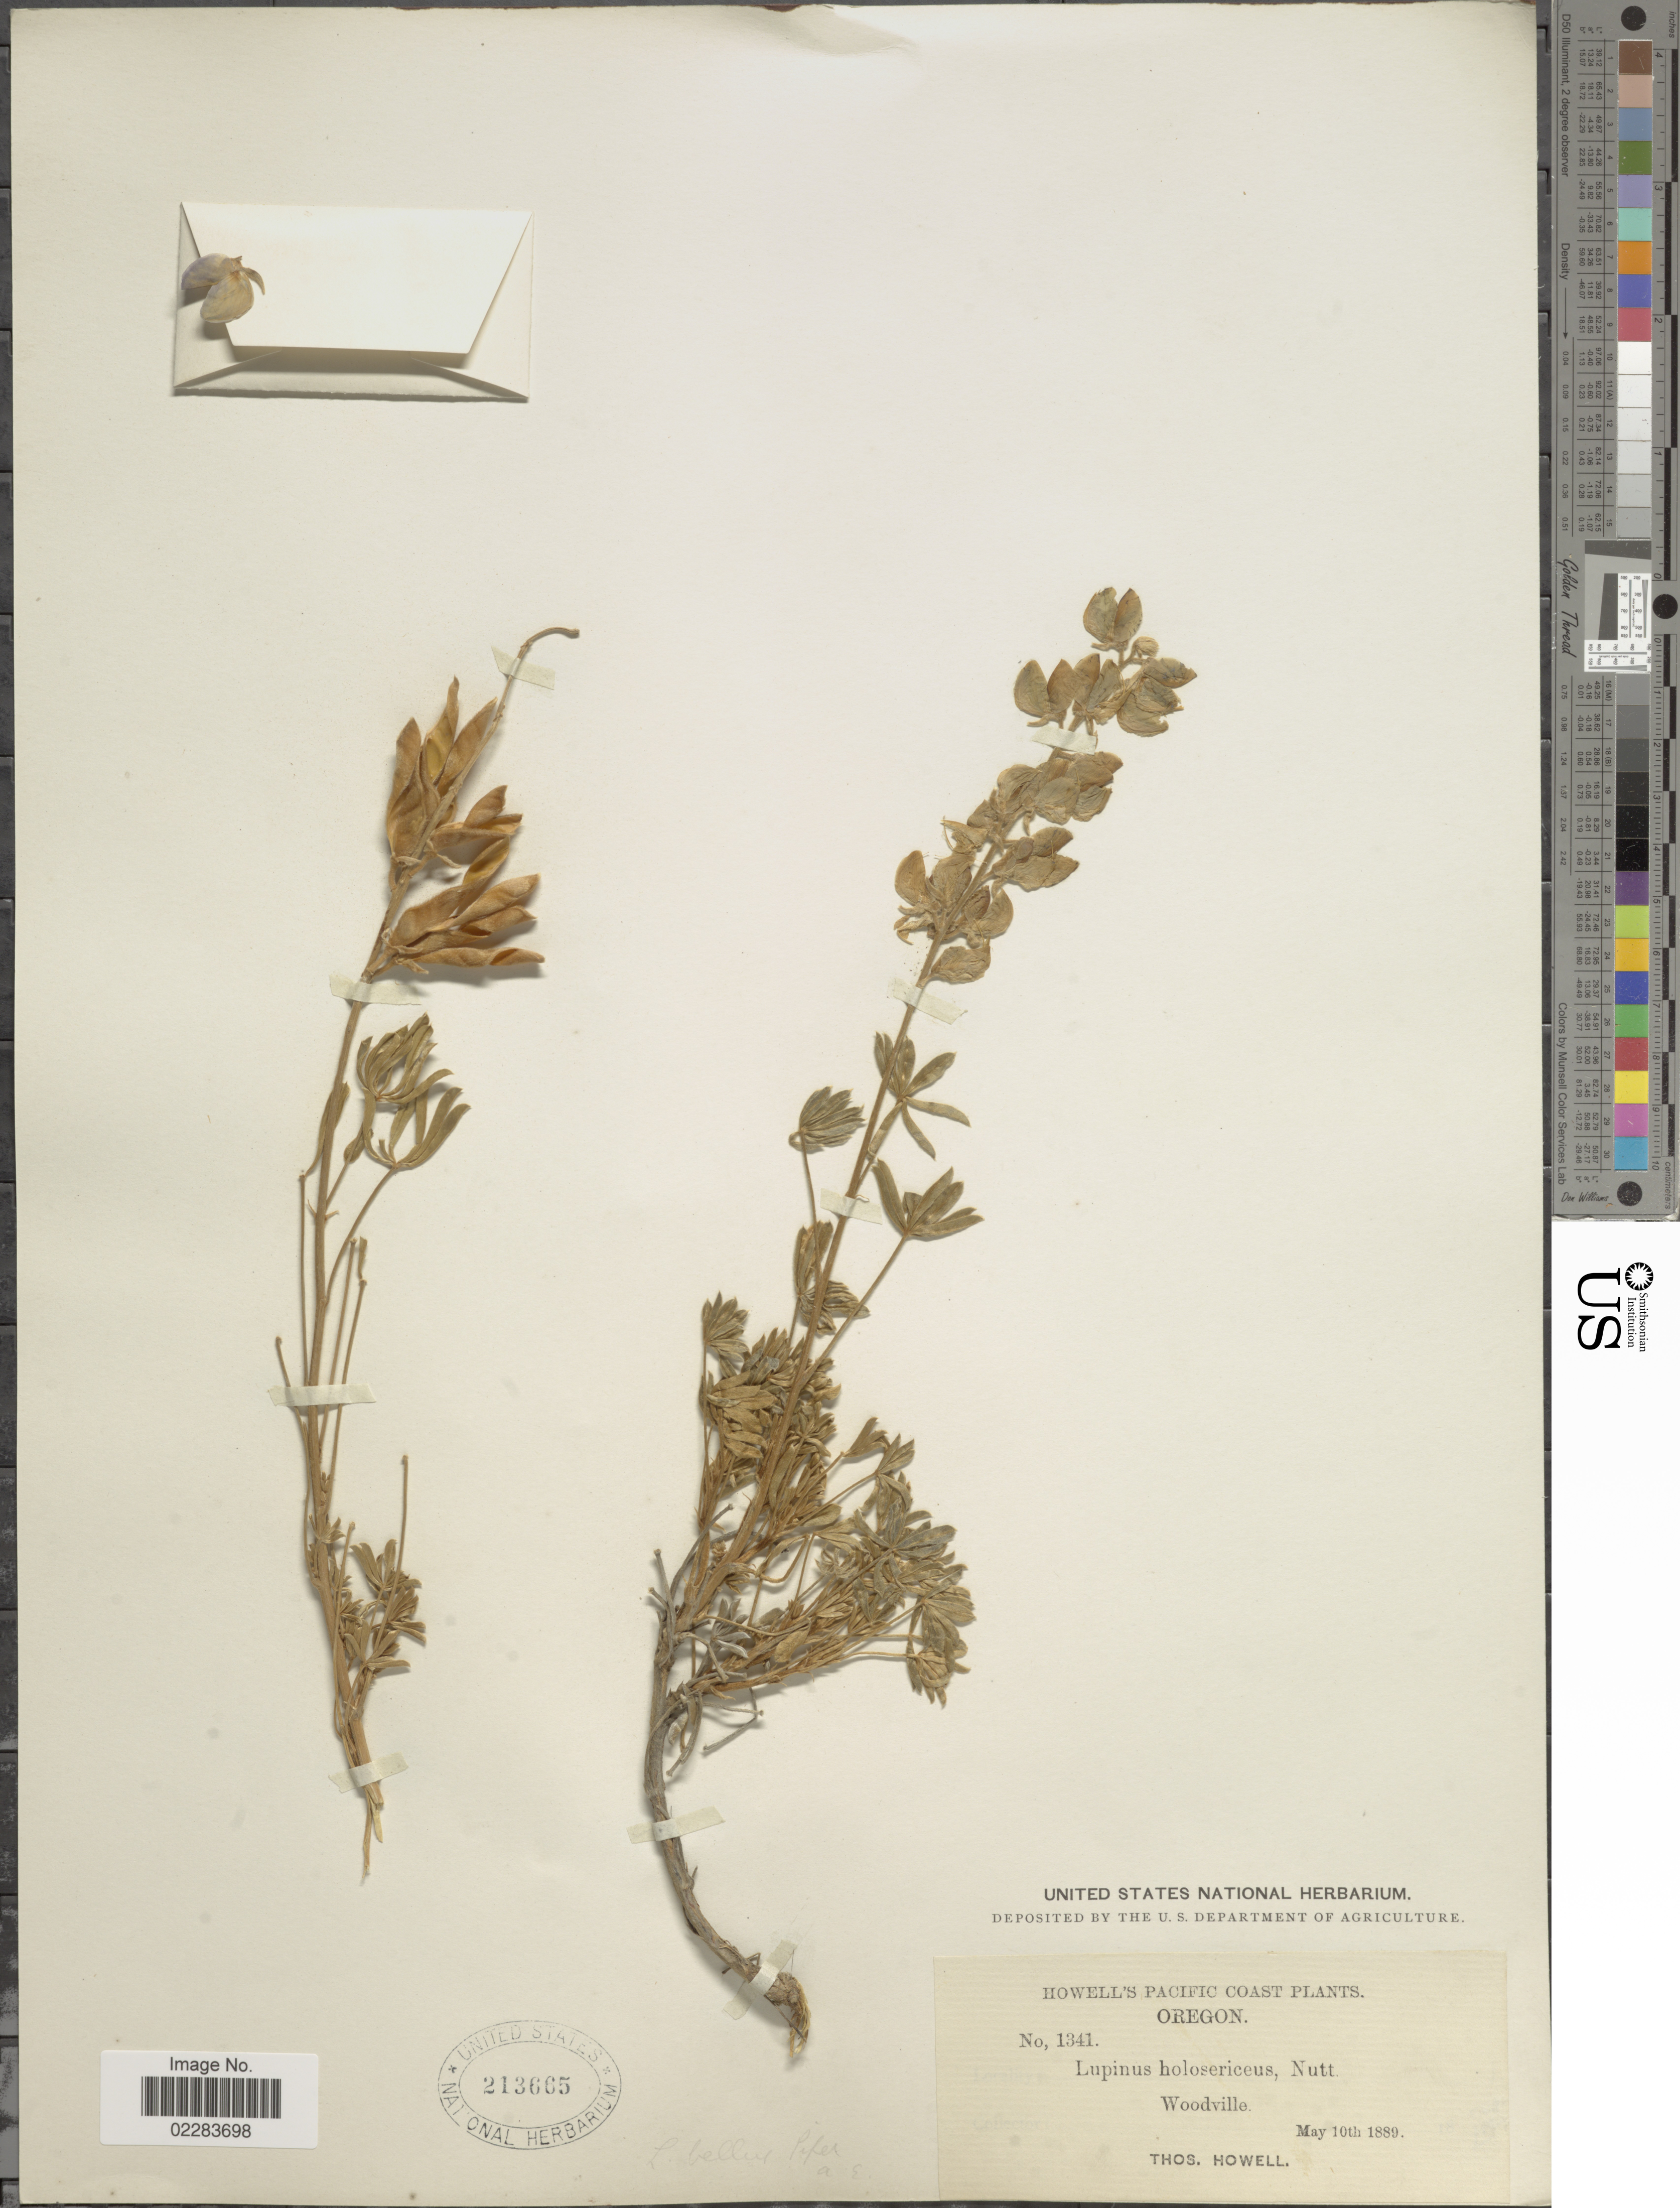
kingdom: Plantae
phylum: Tracheophyta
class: Magnoliopsida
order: Fabales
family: Fabaceae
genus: Lupinus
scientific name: Lupinus albifrons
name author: Benth.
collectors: T. Howell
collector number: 1341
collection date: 1889-05-10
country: United States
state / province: Oregon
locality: Pacific Coast. Woodville.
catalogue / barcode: US 213665